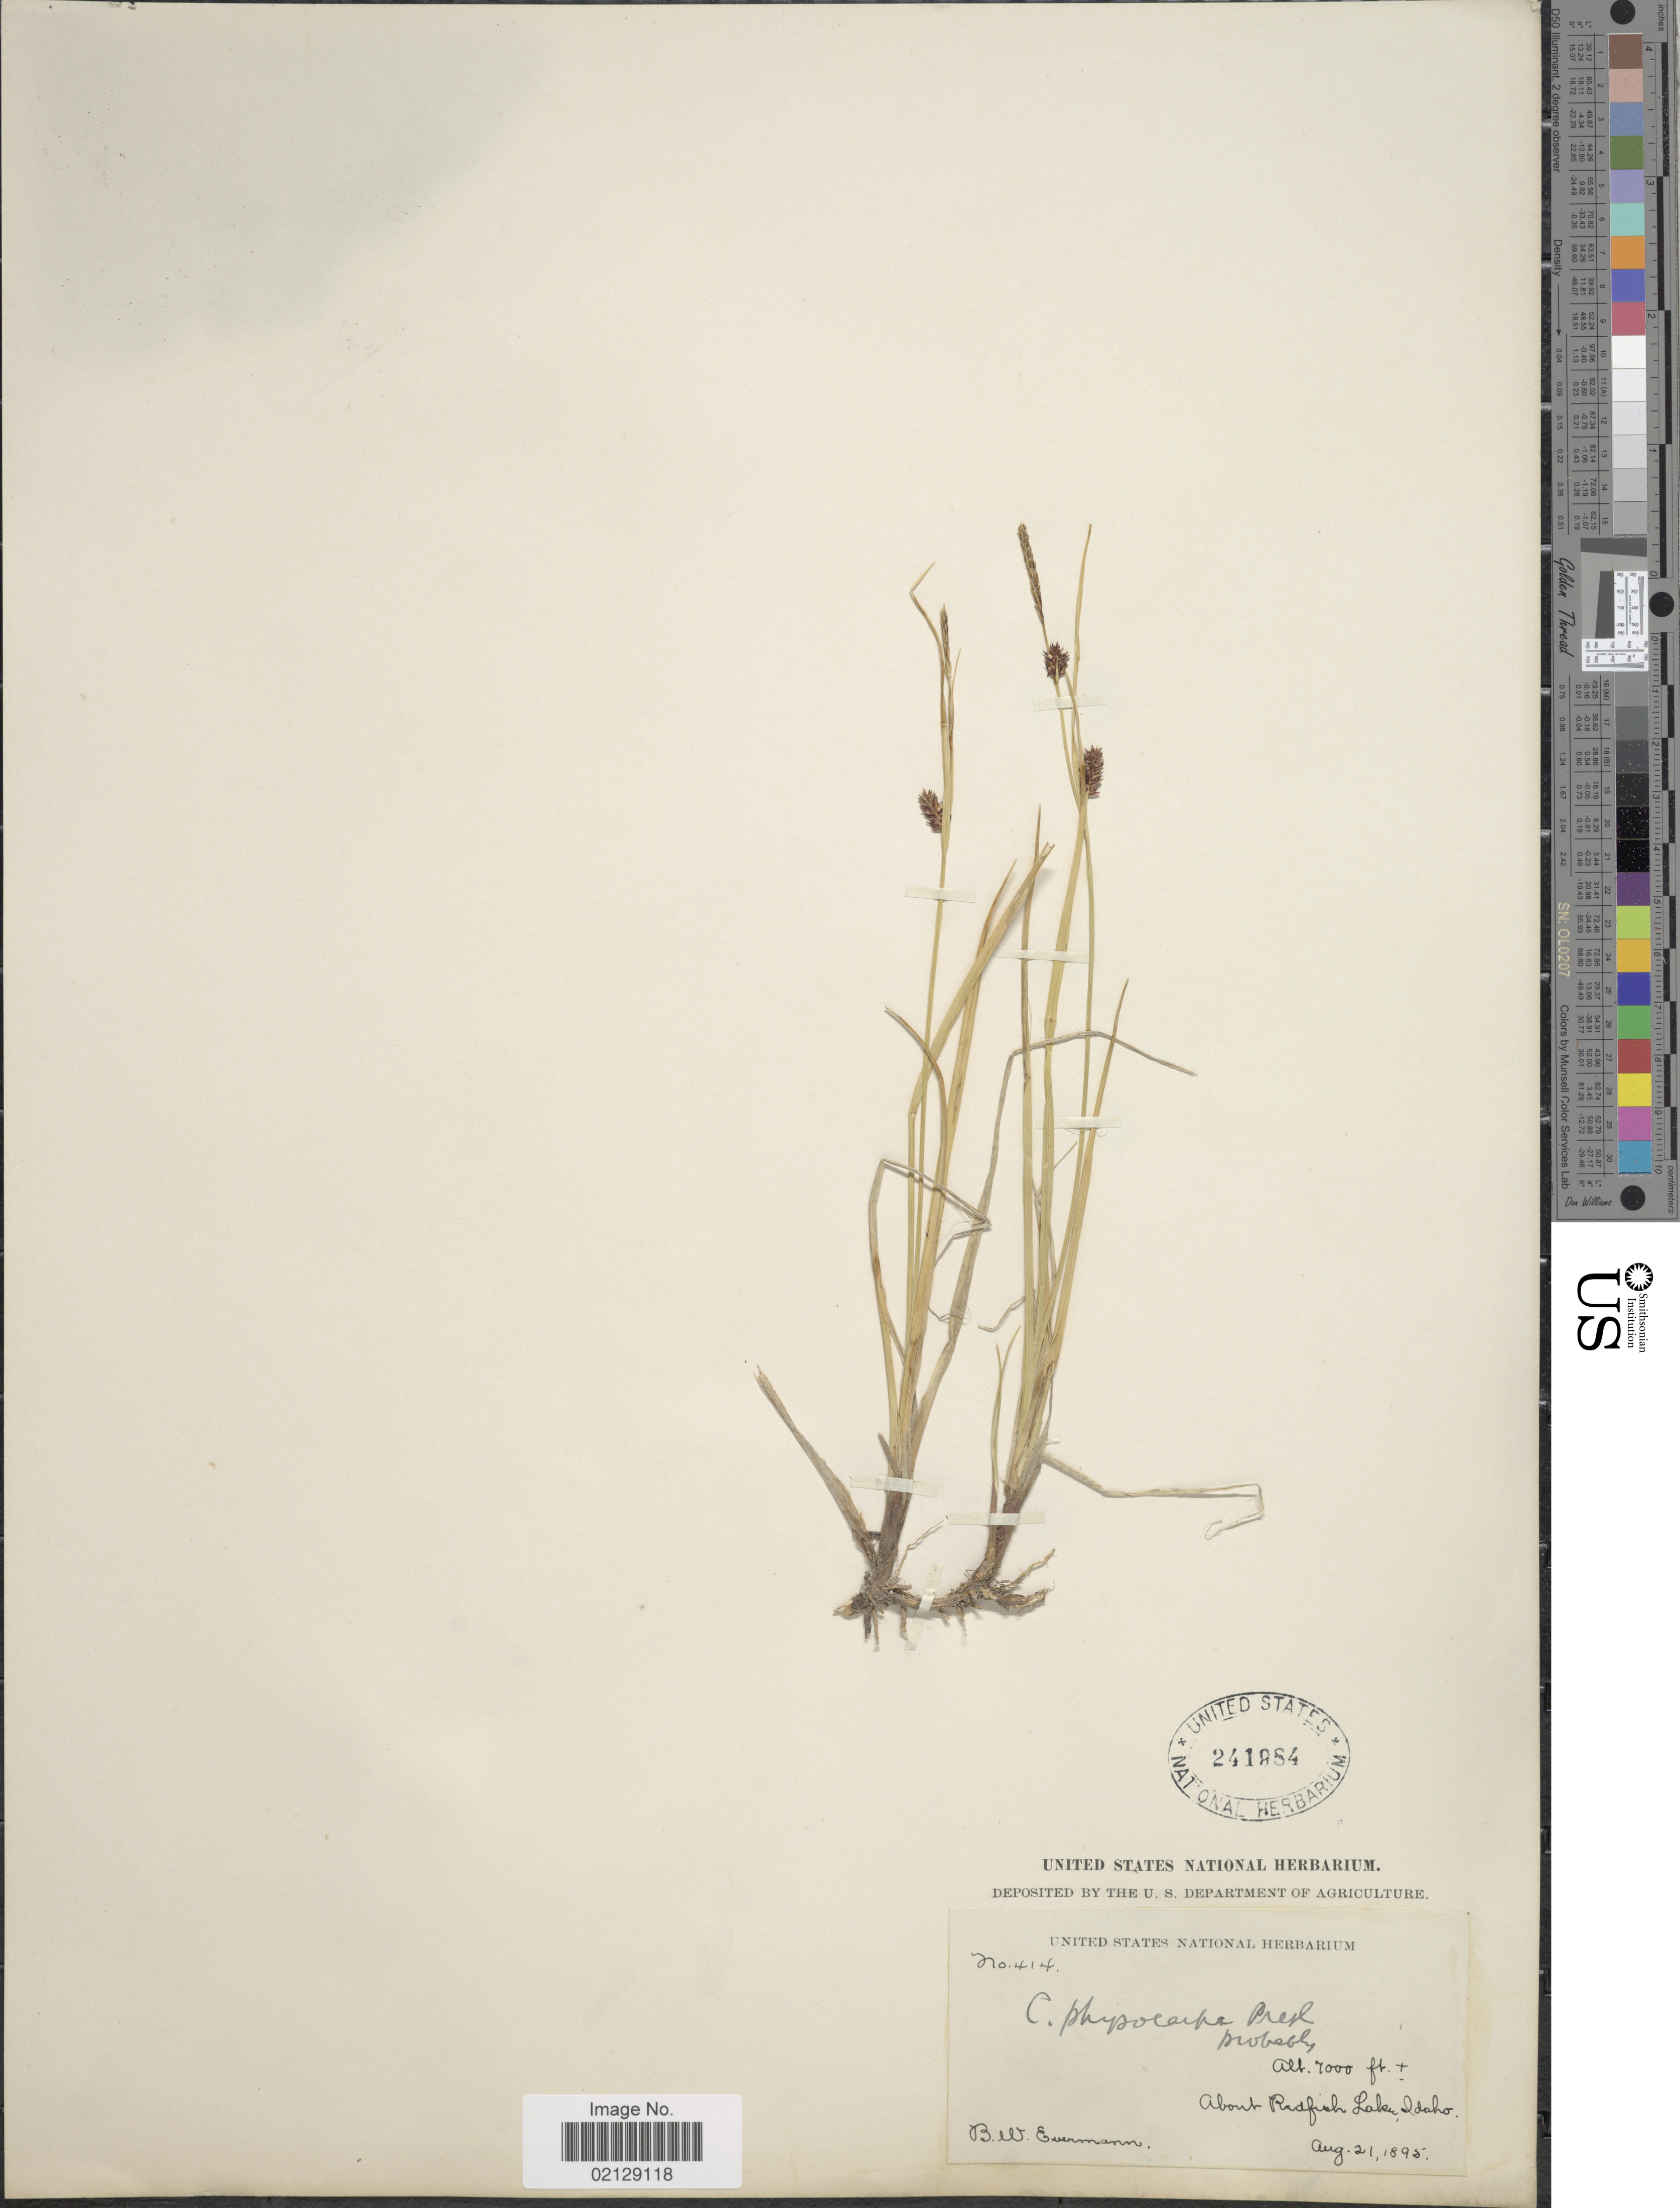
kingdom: Plantae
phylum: Tracheophyta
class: Liliopsida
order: Poales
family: Cyperaceae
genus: Carex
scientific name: Carex saxatilis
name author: L.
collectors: B. W. Evermann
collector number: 414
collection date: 1895-08-21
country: United States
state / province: Idaho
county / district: Custer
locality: About Redfish Lake, Idaho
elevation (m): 2134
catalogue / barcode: US 241884